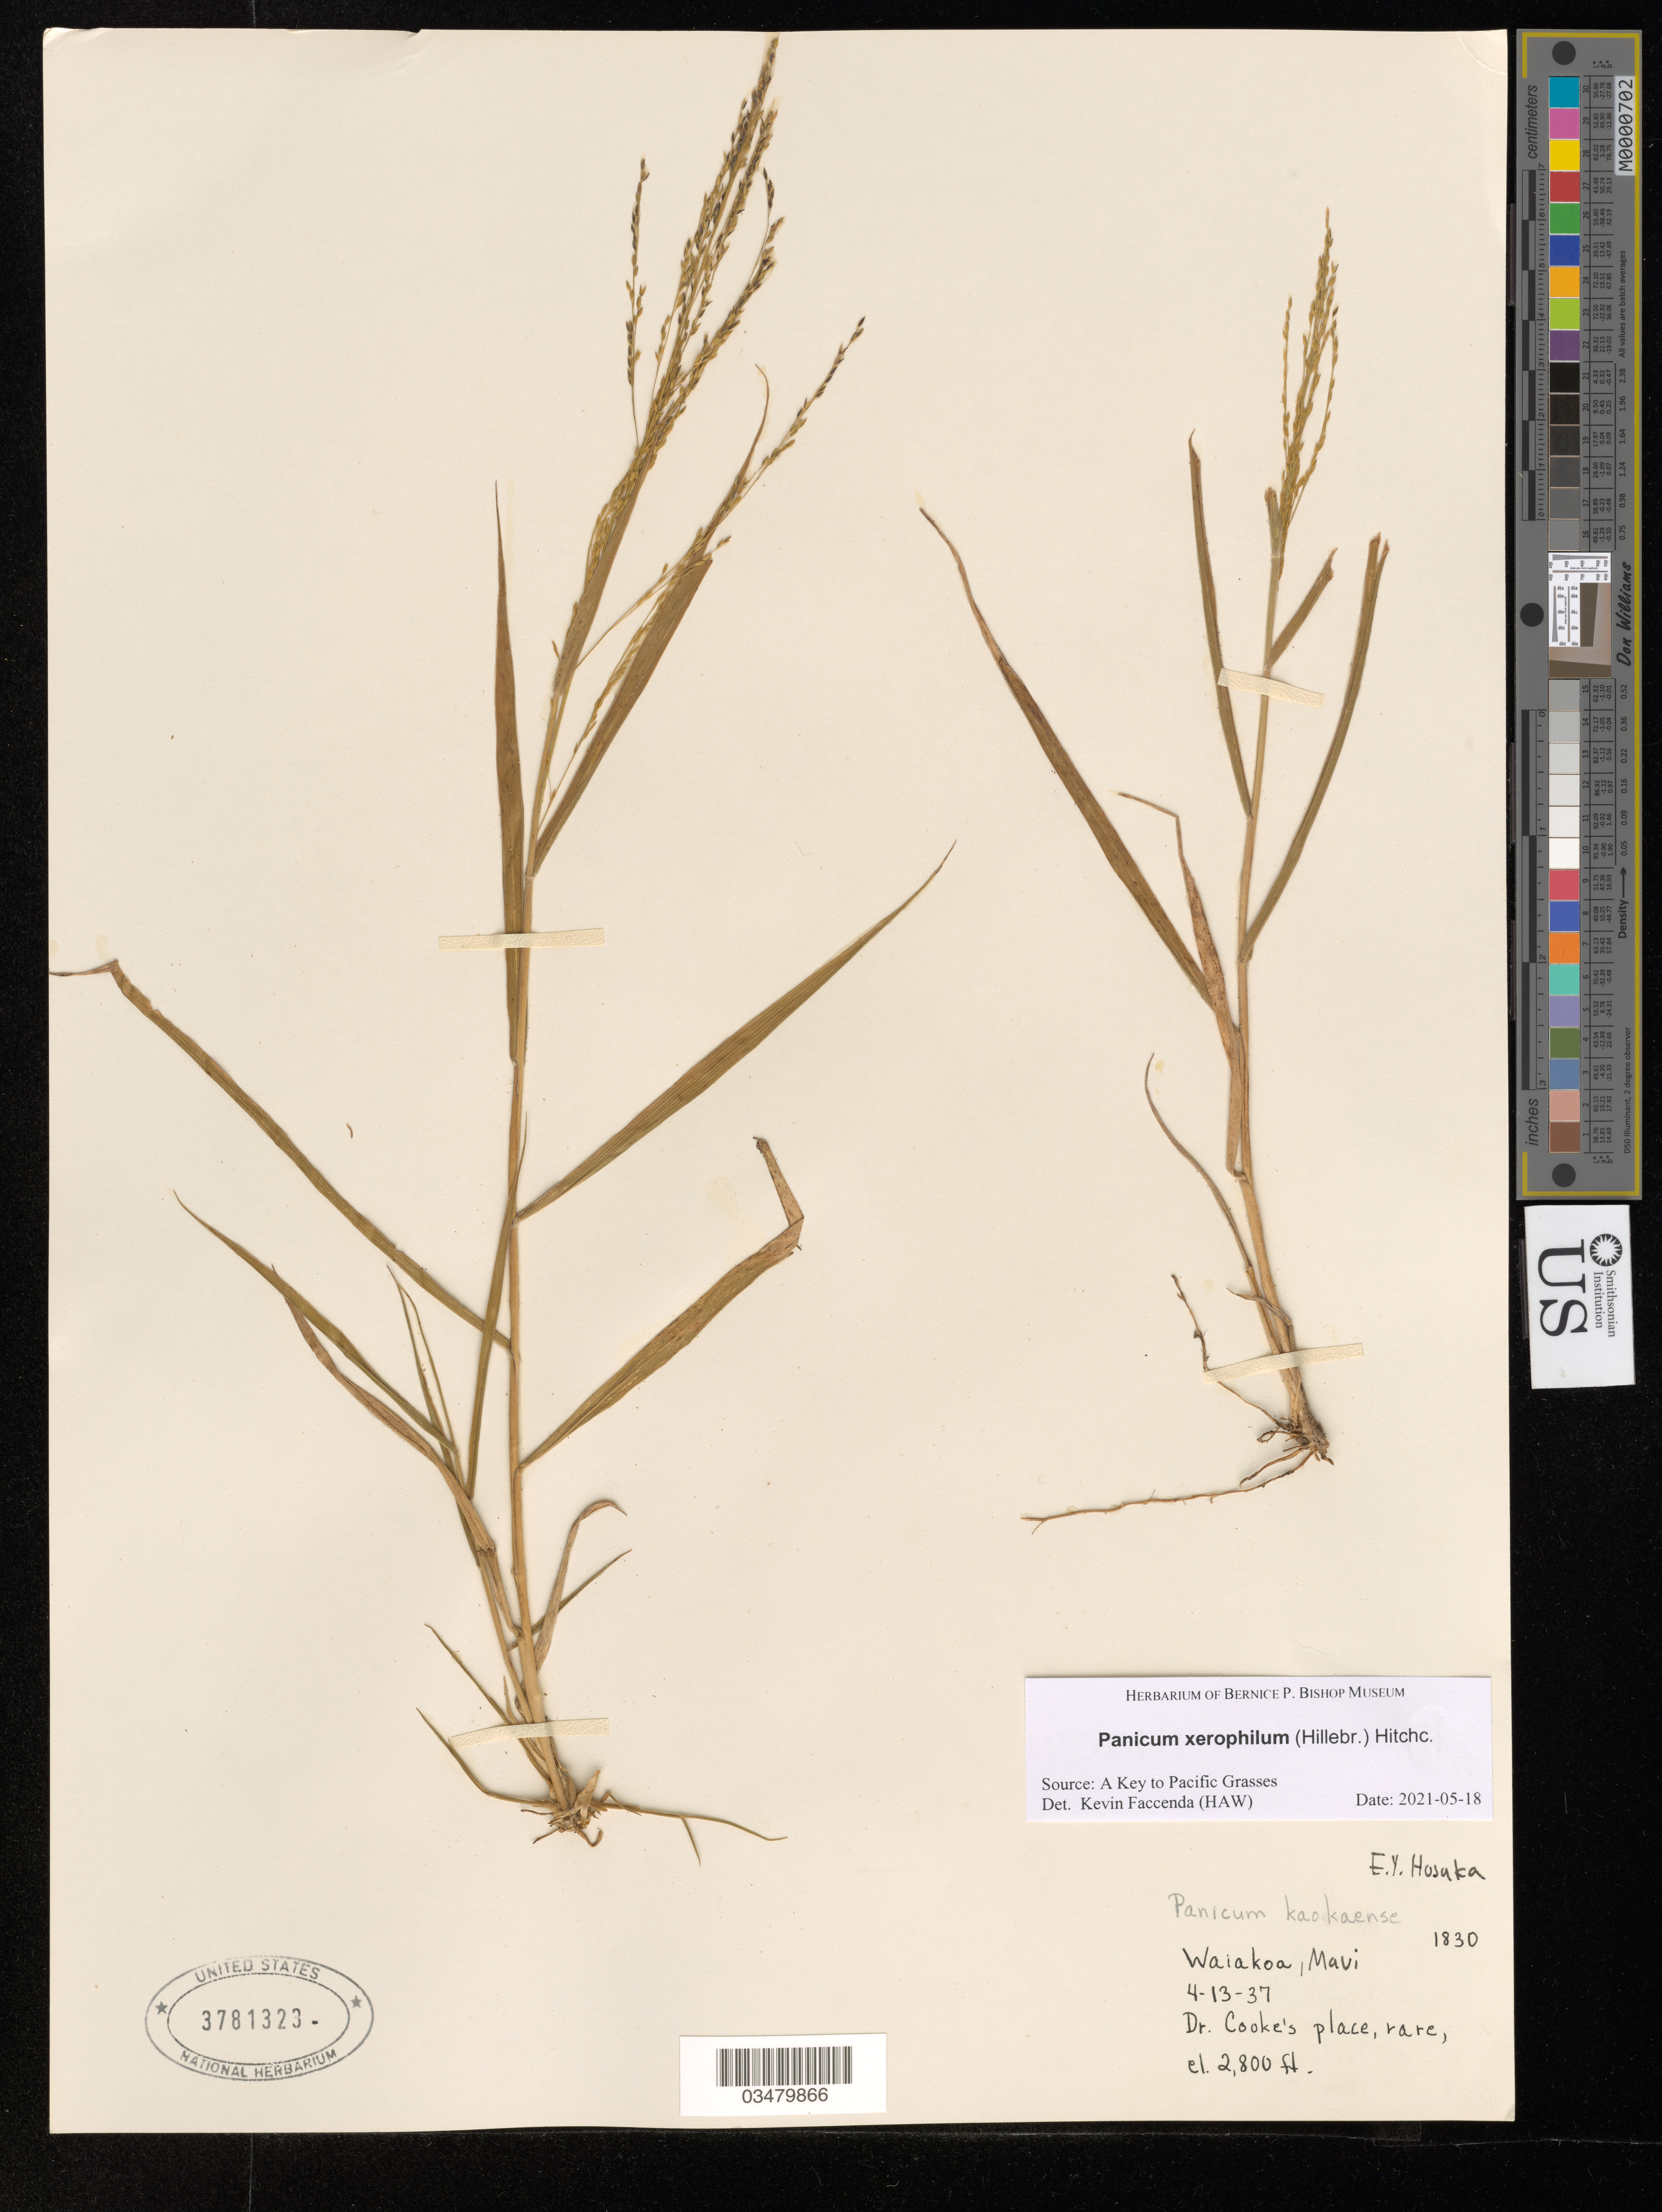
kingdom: Plantae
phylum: Tracheophyta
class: Liliopsida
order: Poales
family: Poaceae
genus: Panicum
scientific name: Panicum xerophilum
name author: (Hillebr.) Hitchc.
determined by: Faccenda, K.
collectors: E. Y. Hosaka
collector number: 1830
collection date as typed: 13 Apr 1937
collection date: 1937-04-13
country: United States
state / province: Hawaii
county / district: Maui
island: Maui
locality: Waiakoa, Maui, Dr. Cooke's place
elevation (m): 853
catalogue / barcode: US 3781323